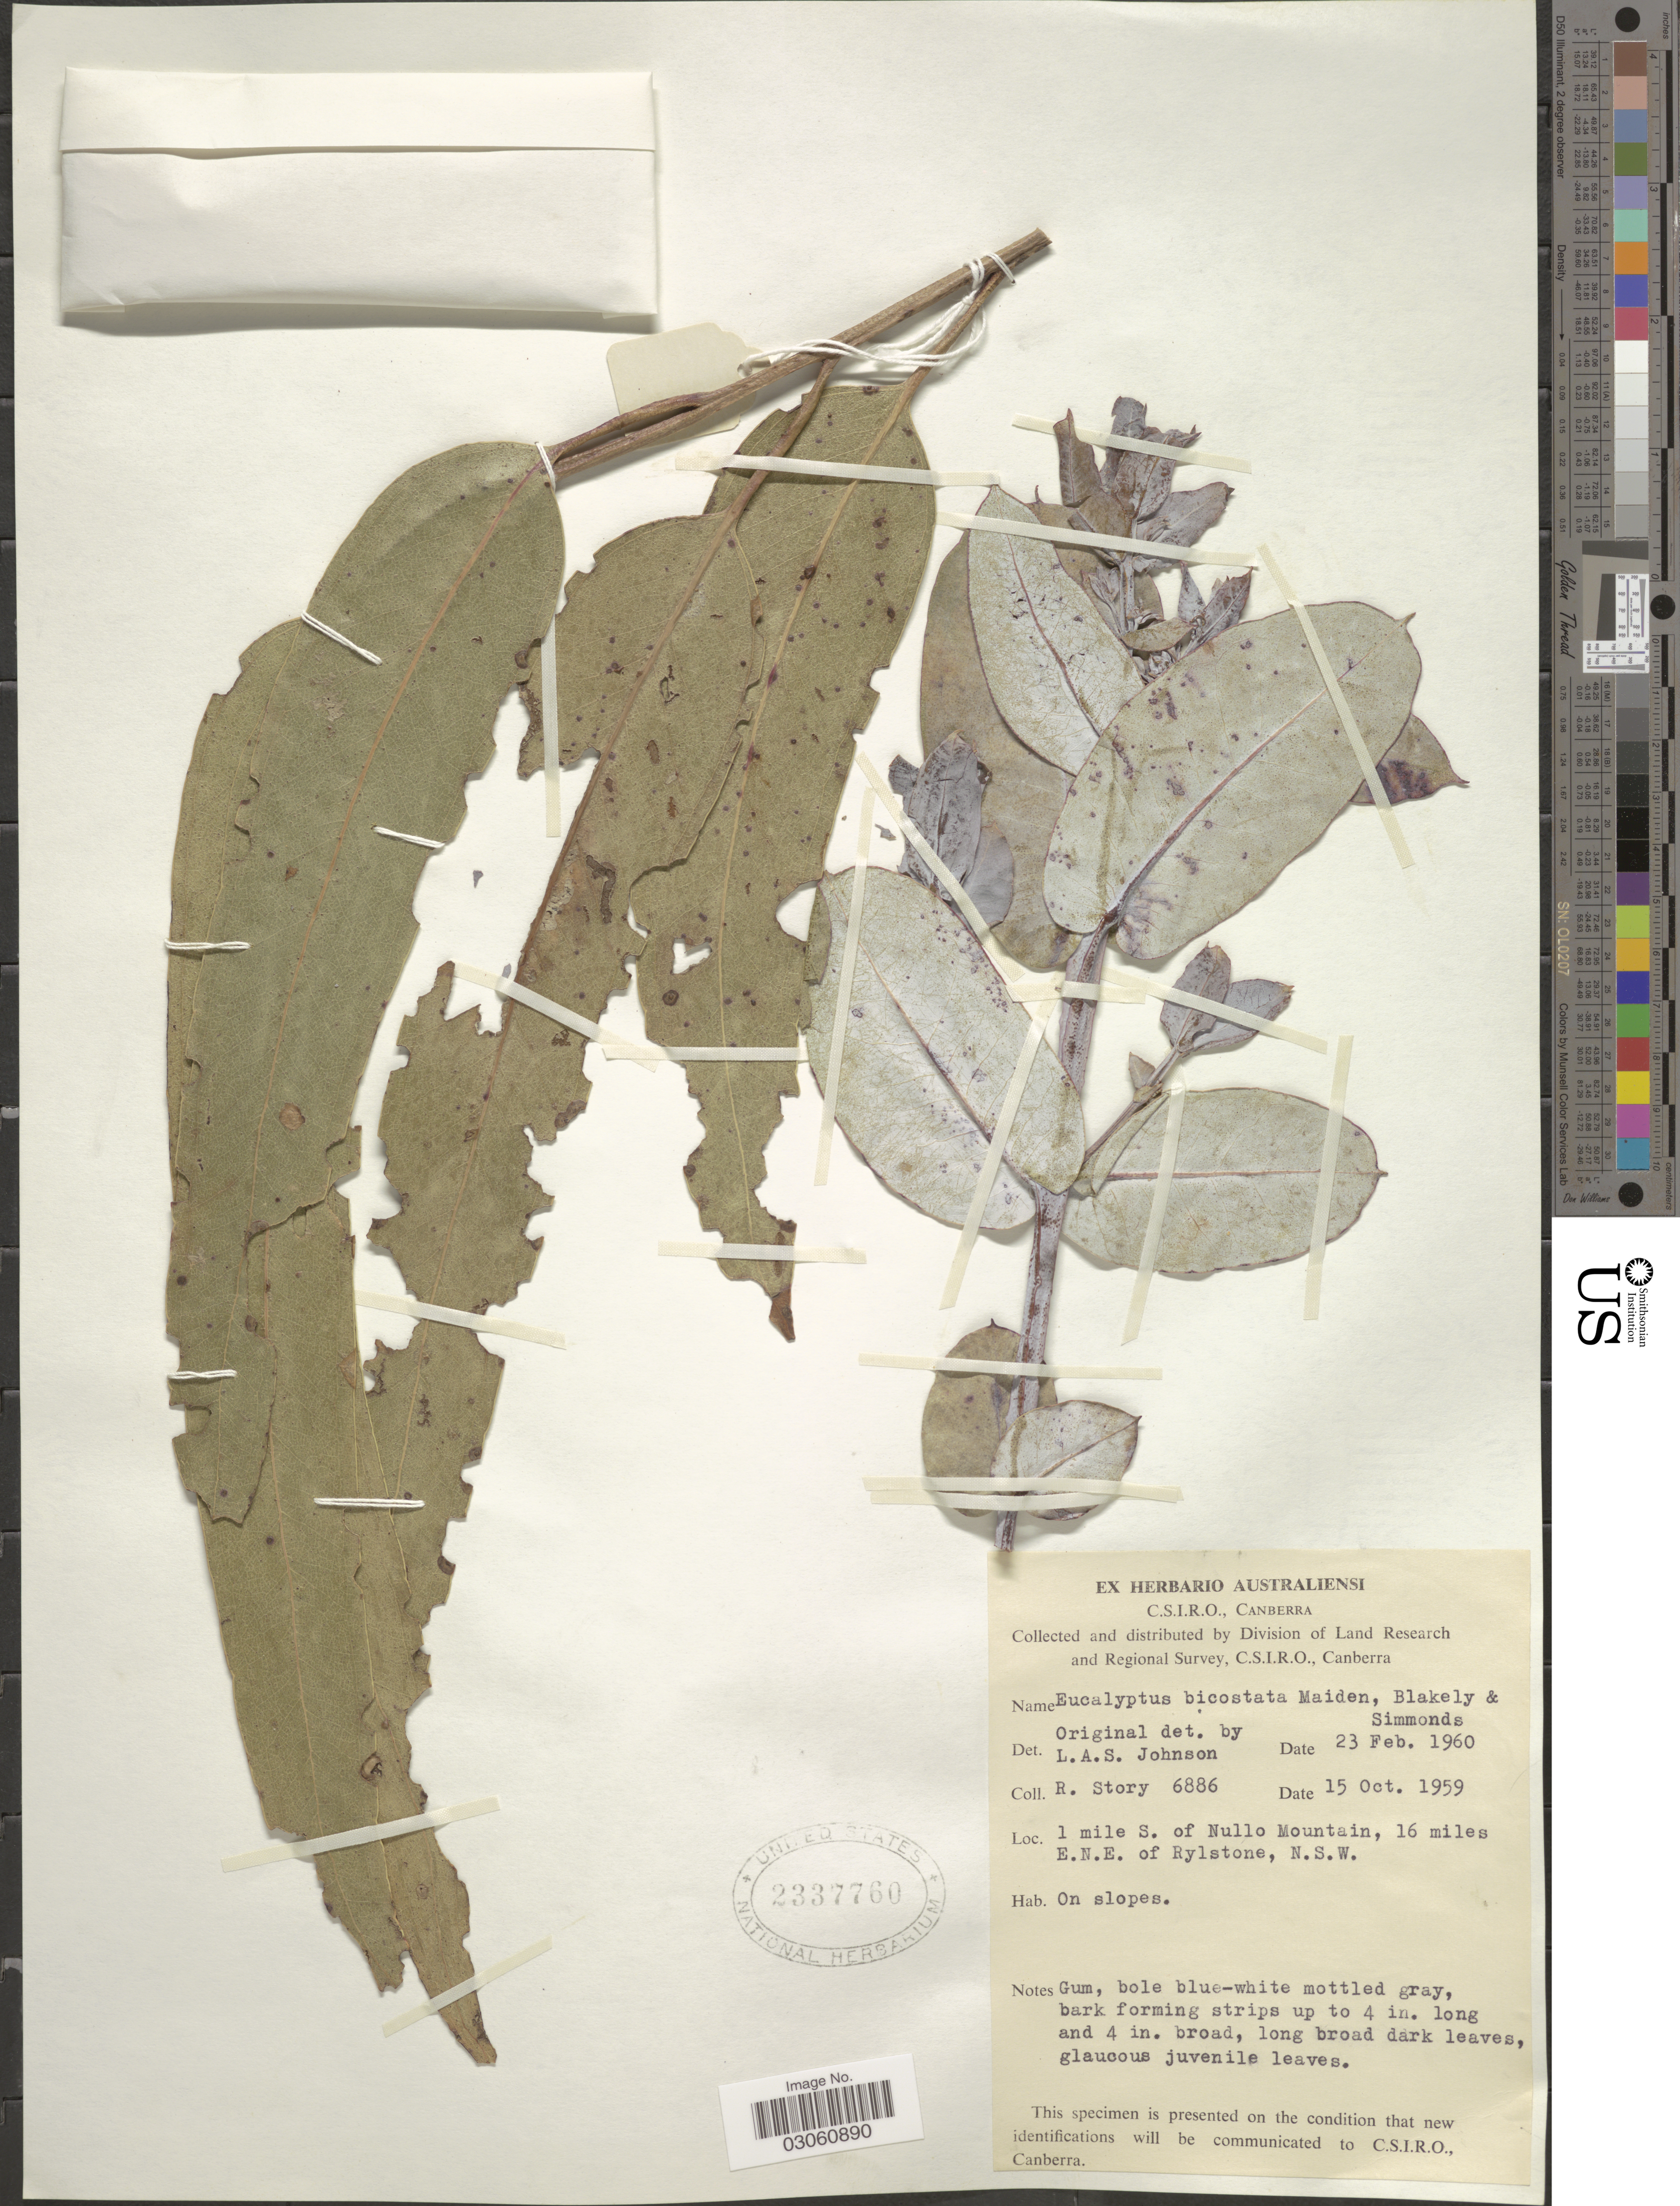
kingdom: Plantae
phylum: Tracheophyta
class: Magnoliopsida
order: Myrtales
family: Myrtaceae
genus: Eucalyptus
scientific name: Eucalyptus bicostata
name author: Maiden et al.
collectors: R. Story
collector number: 6886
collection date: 1959-10-15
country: Australia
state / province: New South Wales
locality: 1 mile S. of Nullo Mountain, 16 miles E.N.E. of Rylstone, N.S.W.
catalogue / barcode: US 2337760